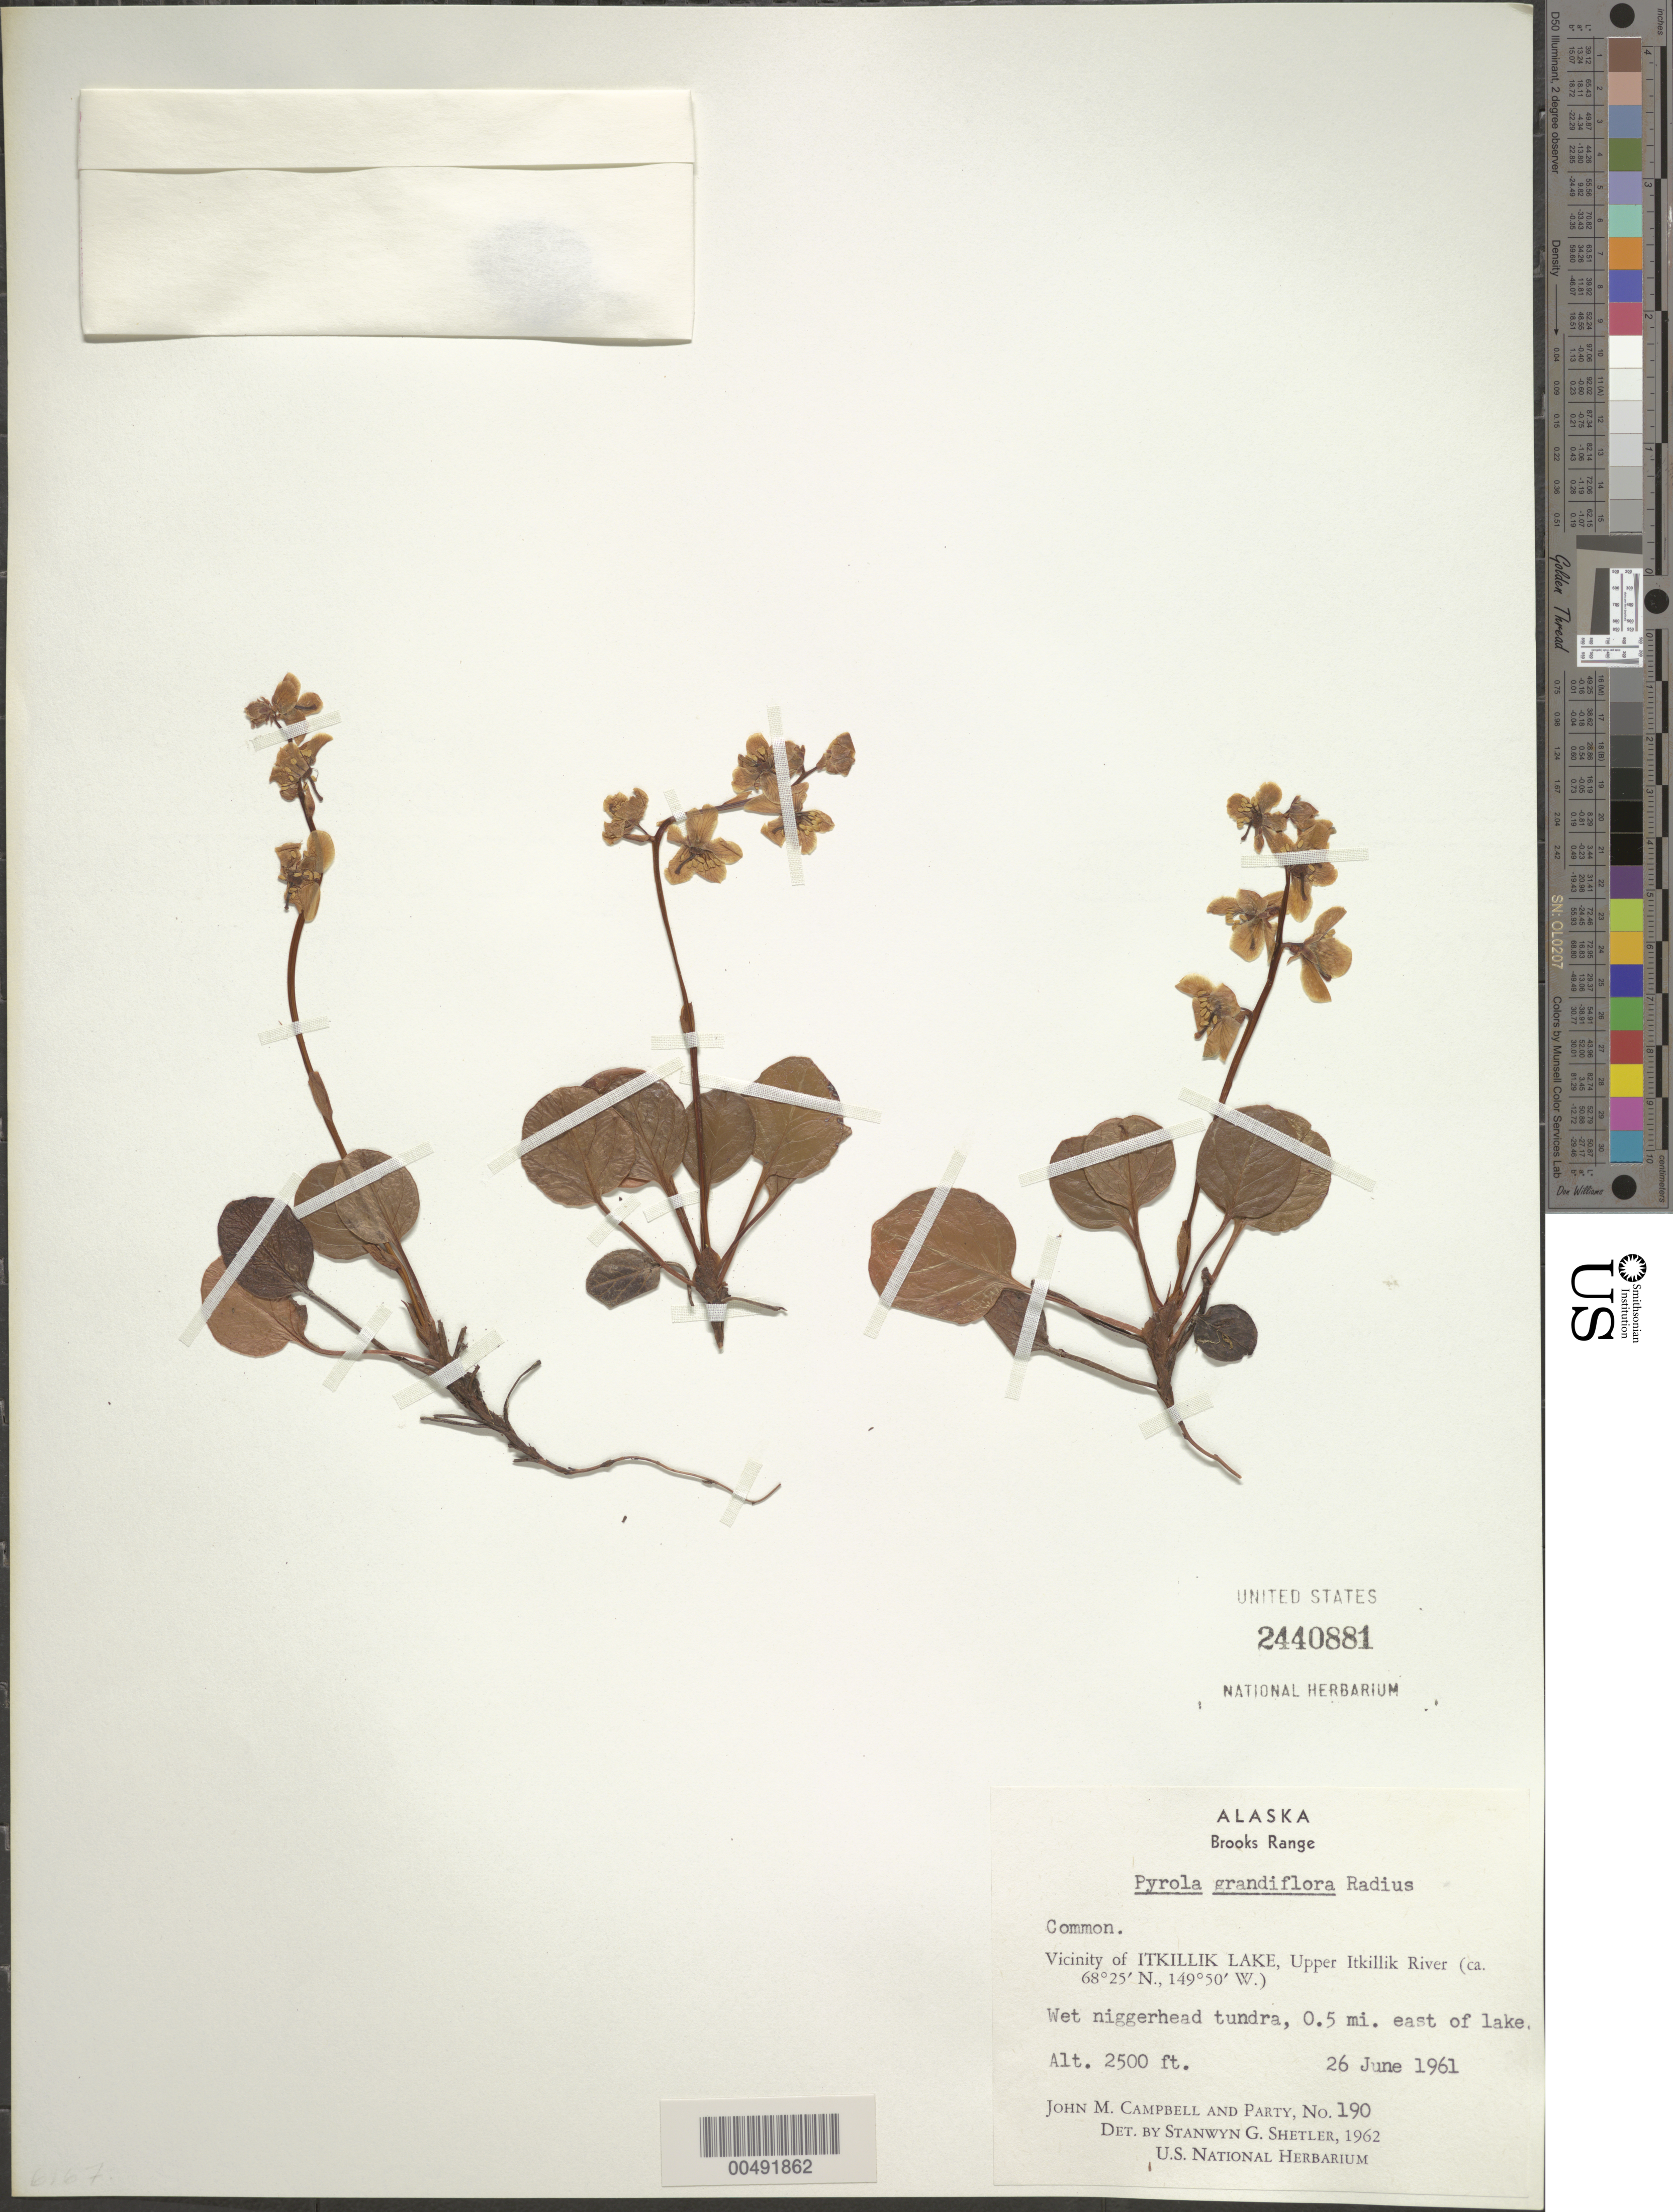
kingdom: Plantae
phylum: Tracheophyta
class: Magnoliopsida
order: Ericales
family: Ericaceae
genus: Pyrola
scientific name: Pyrola grandiflora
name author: Radius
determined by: Shetler, Stanwyn G., (US), NMNH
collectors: J. M. Campbell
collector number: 190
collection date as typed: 26 Jun 1961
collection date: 1961-06-26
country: United States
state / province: Alaska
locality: Brooks Range, Upper Itkillik River, 0.5 mi. E of Itkillik Lake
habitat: wet tundra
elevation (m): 762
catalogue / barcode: US 2440881